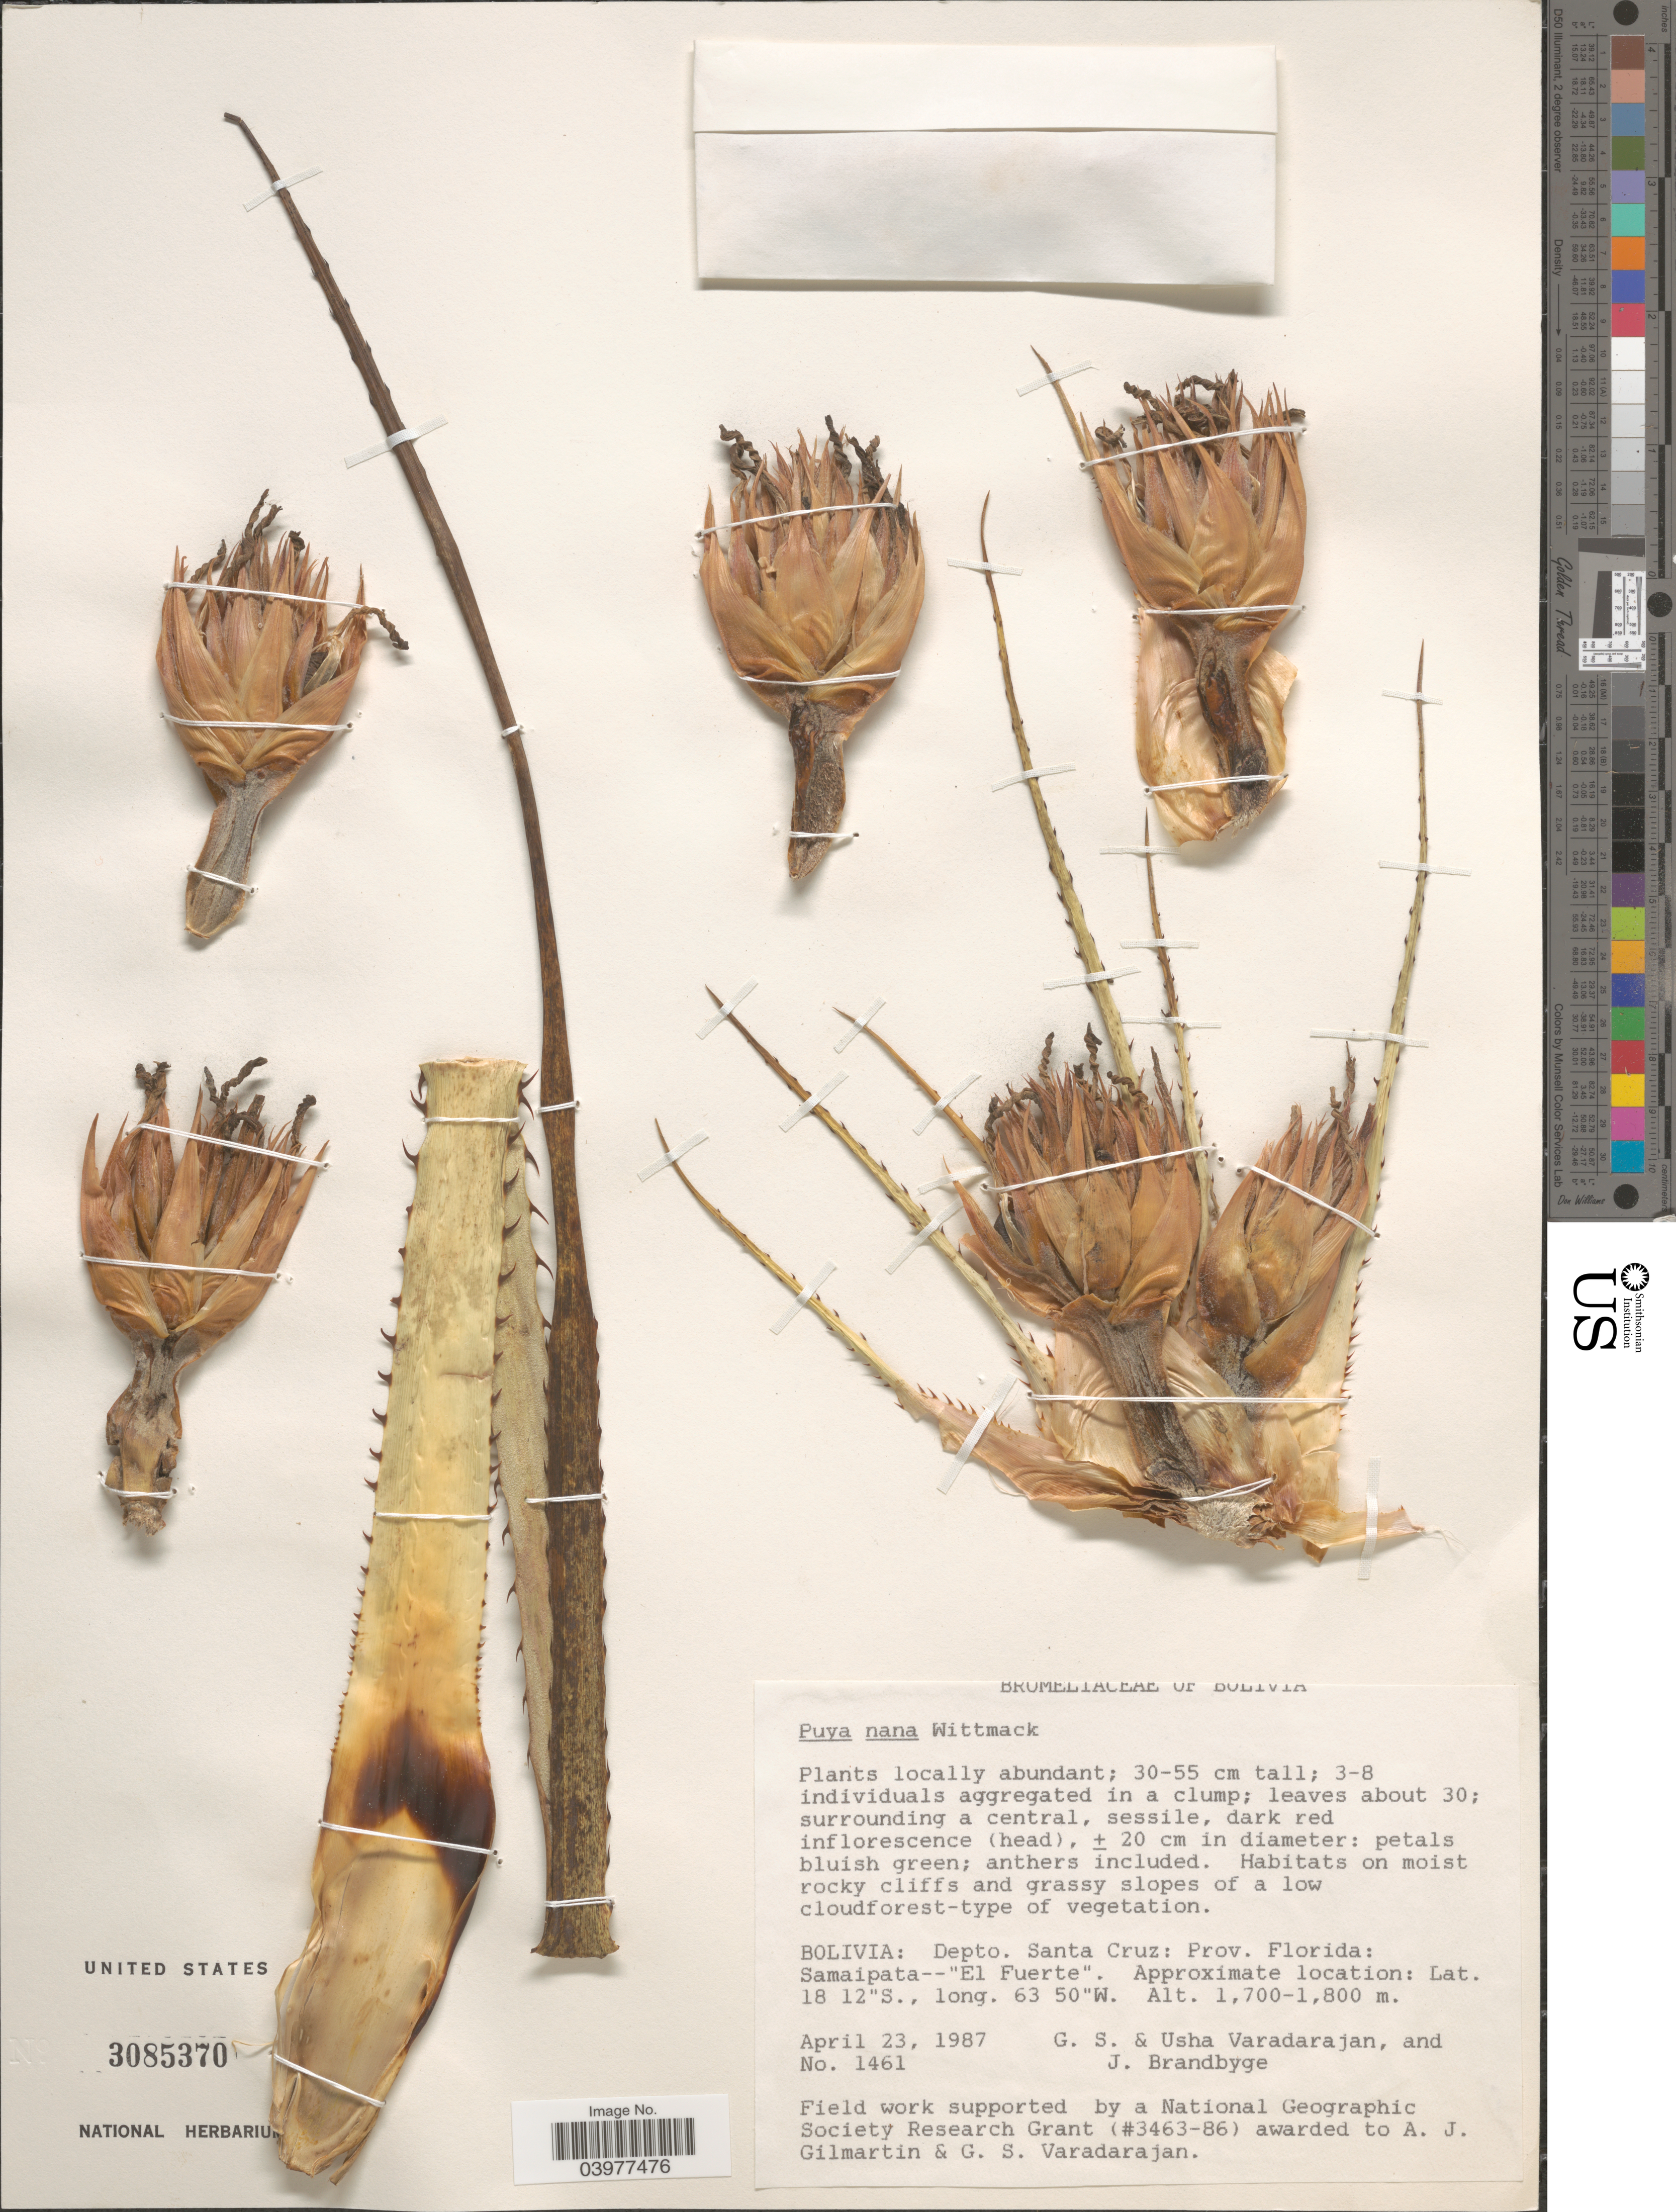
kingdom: Plantae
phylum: Tracheophyta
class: Liliopsida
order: Poales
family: Bromeliaceae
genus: Puya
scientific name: Puya nana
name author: Wittm.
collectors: G. S. Varadarajan, U. Varadarajan & J. Brandbyge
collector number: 1461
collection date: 1987-04-23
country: Bolivia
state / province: Santa Cruz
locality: Depto. Santa Cruz: Prov. Florida: Samaipata-- "El Fuerte".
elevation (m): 1700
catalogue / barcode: US 3085370